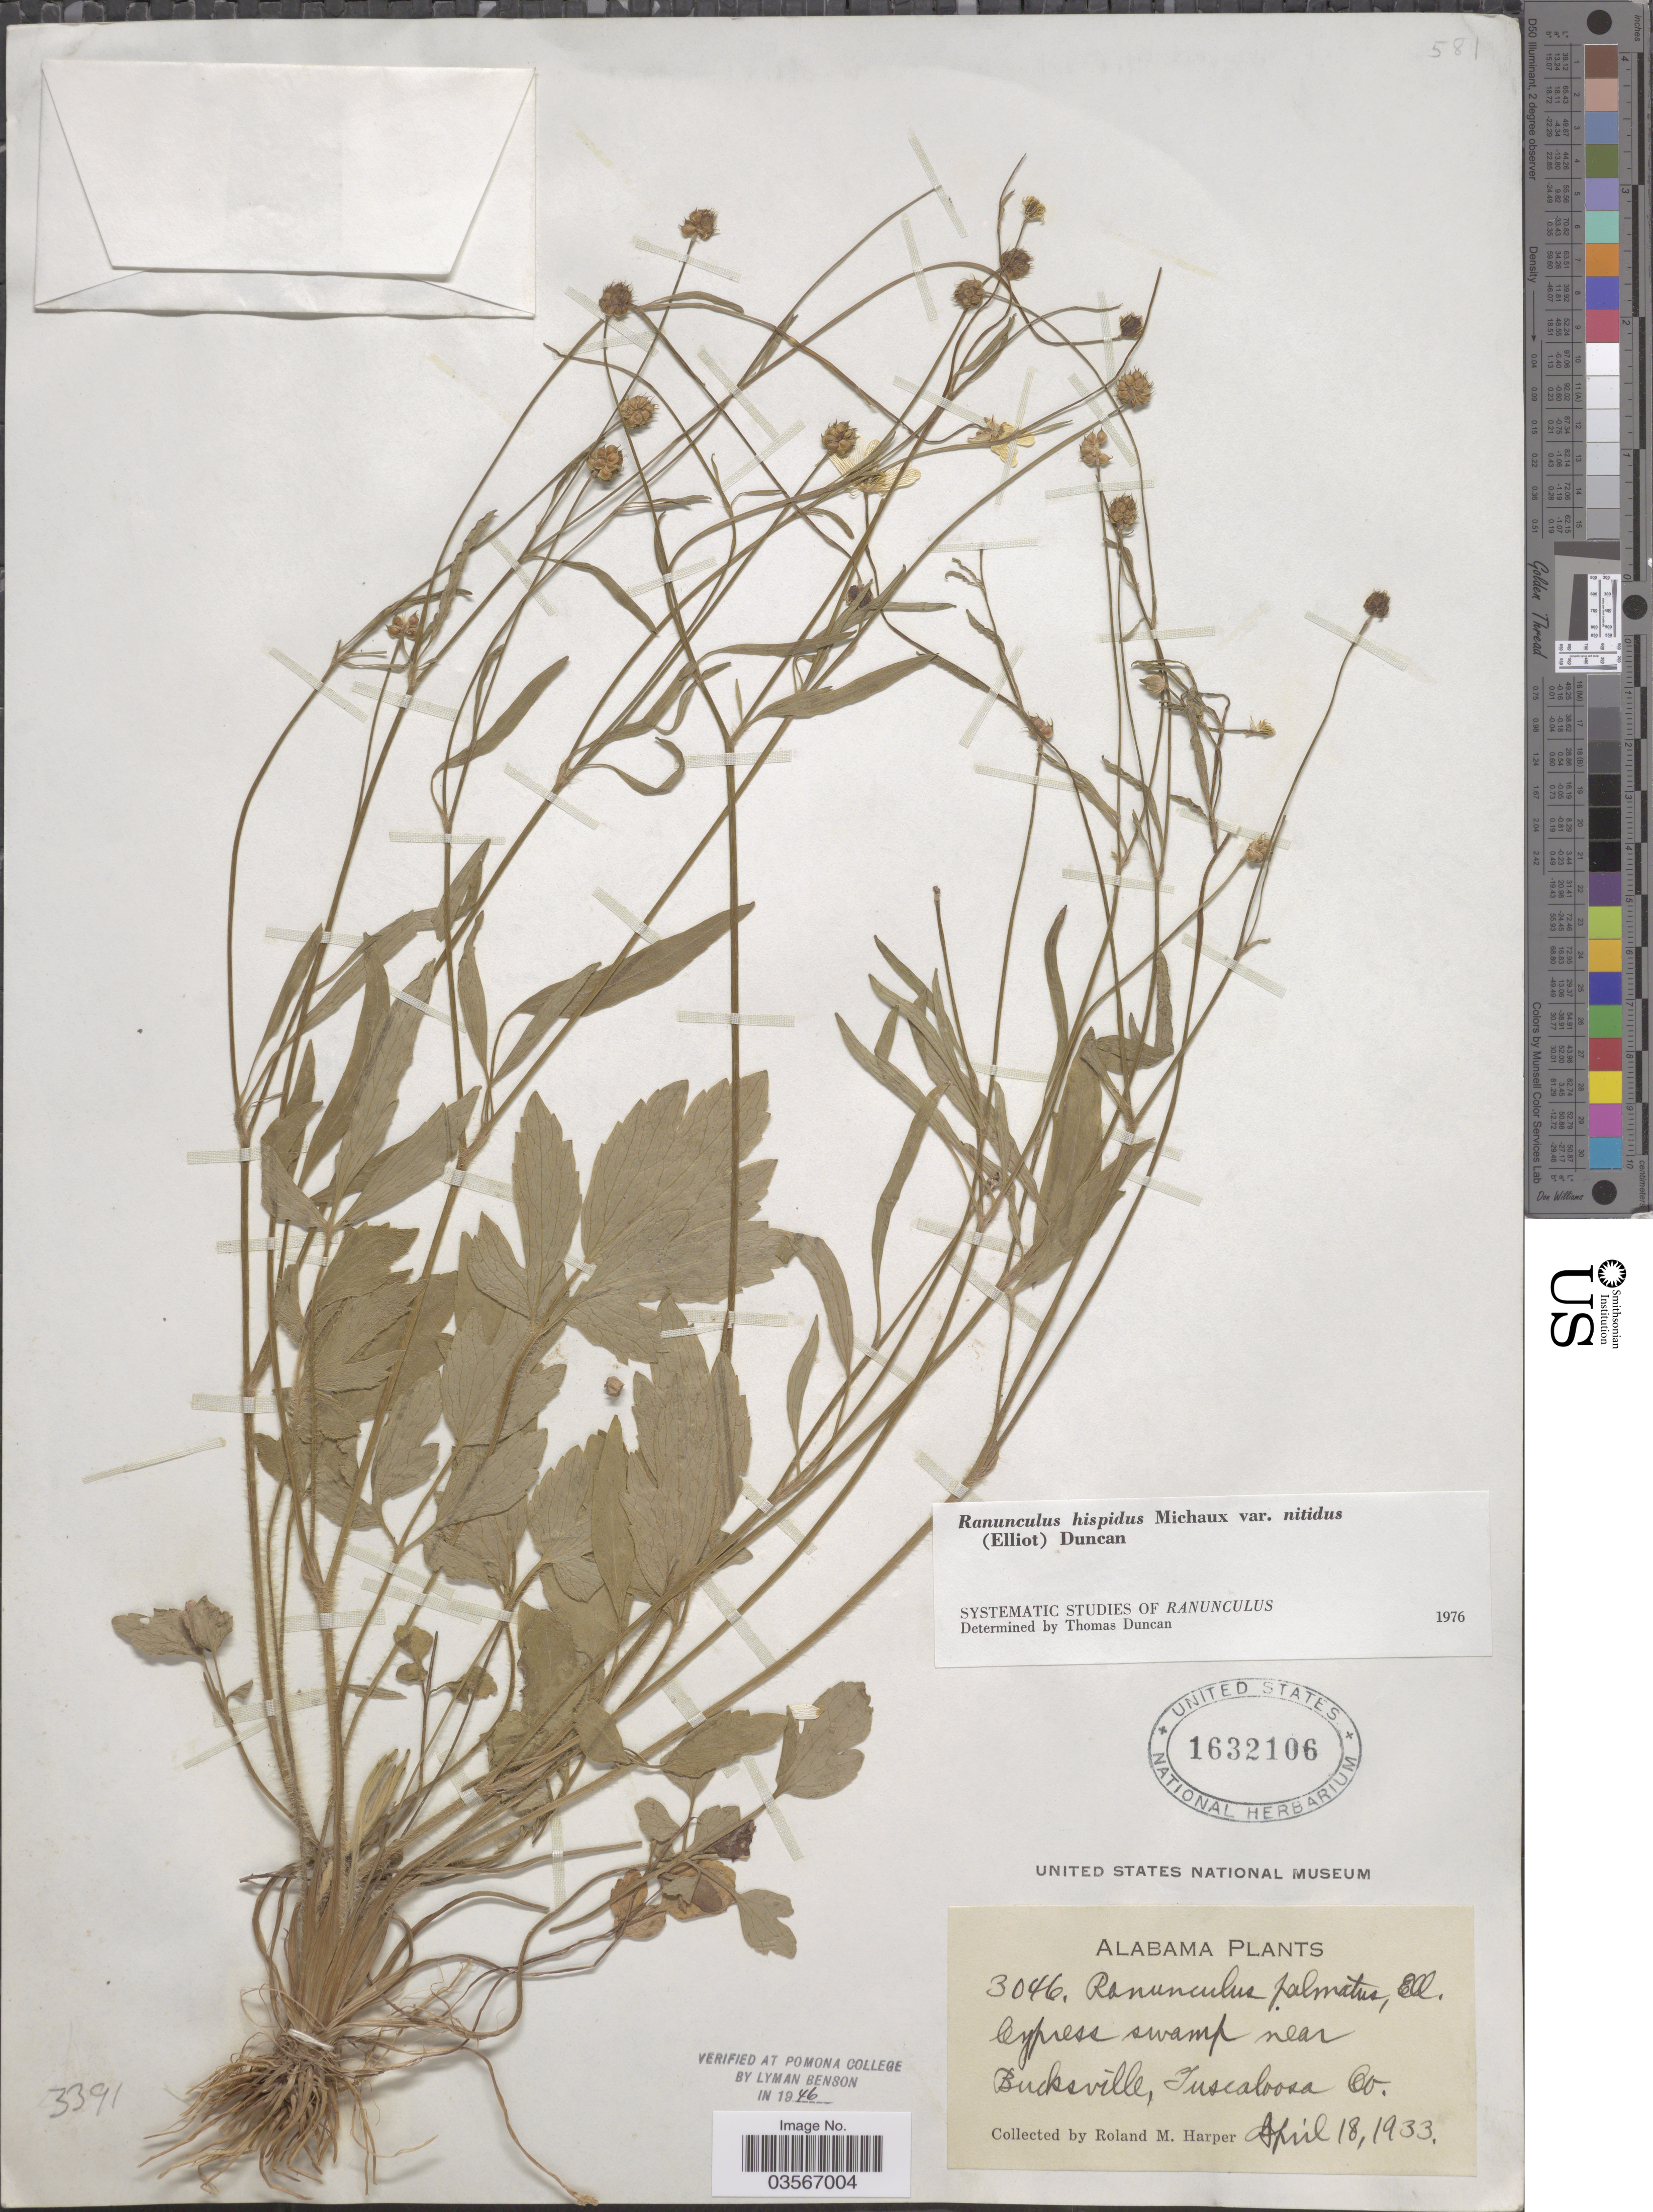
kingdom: Plantae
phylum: Tracheophyta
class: Magnoliopsida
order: Ranunculales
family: Ranunculaceae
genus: Ranunculus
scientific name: Ranunculus hispidus var. nitidus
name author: (Chapm.) T. Duncan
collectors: R. M. Harper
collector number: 3046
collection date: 1933-04-18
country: United States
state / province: Alabama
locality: Cypress swamp near Bucksville, Tuscaloosa Co.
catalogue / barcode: US 1632106